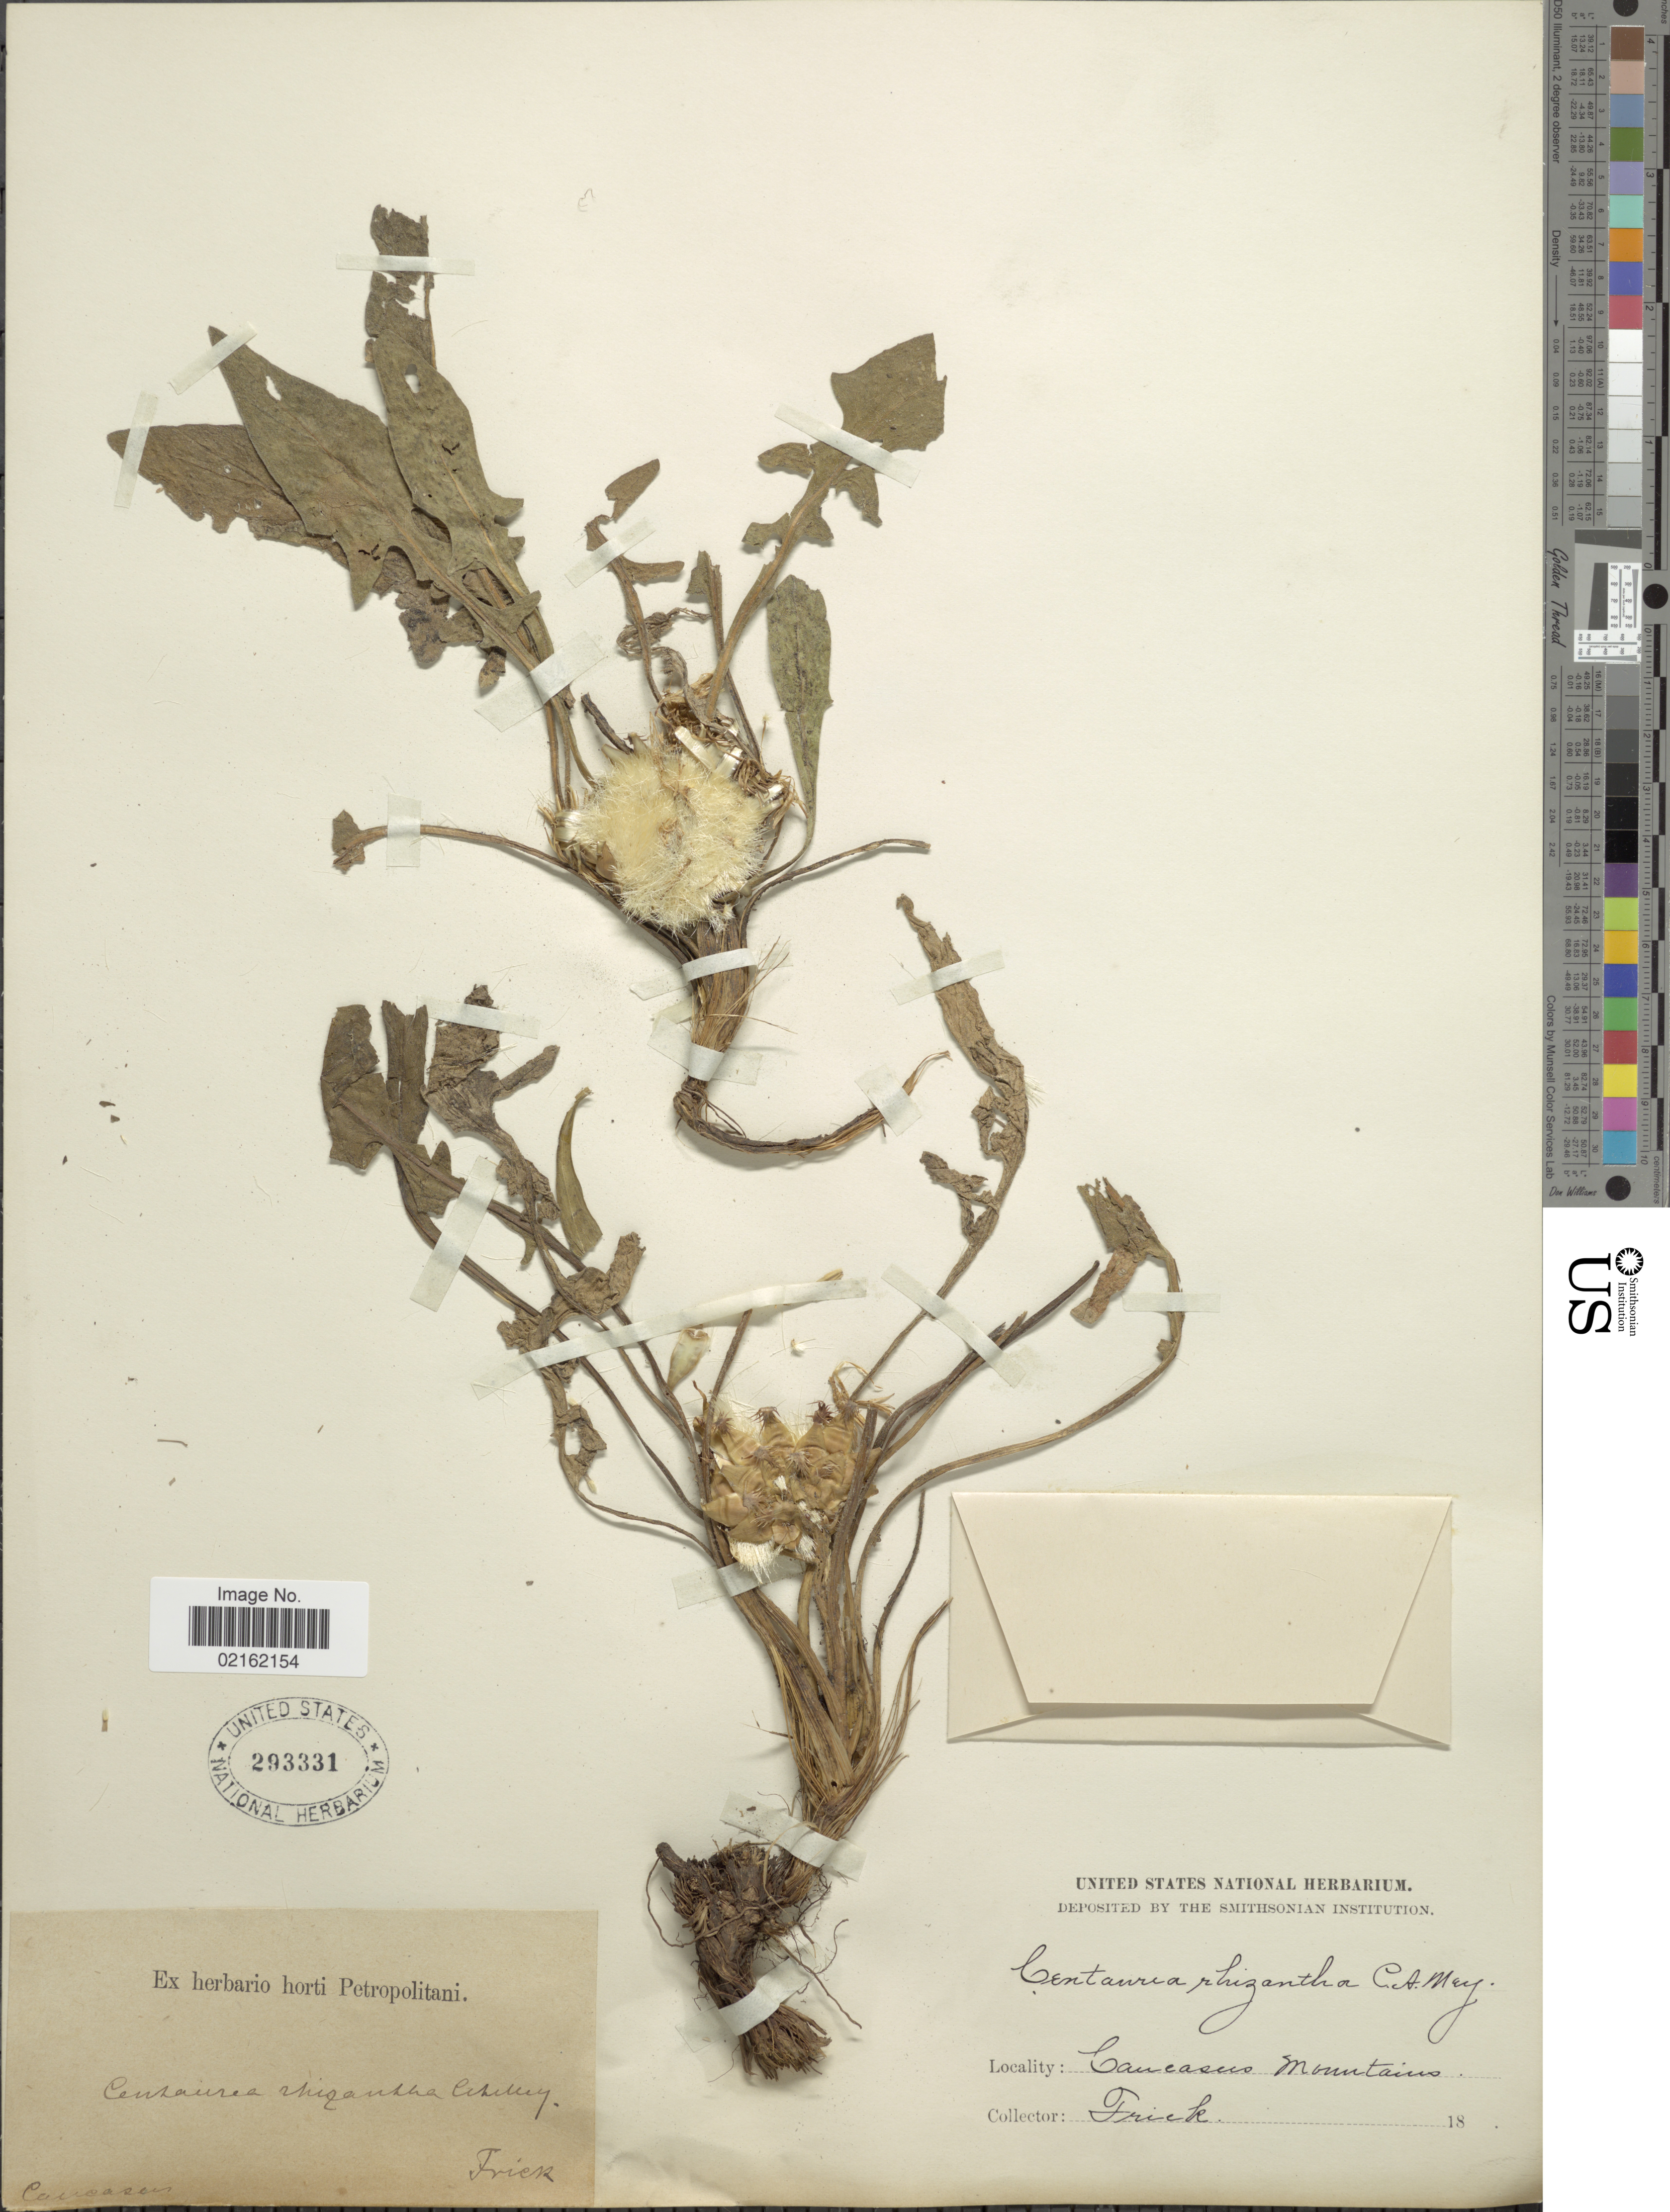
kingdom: Plantae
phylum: Tracheophyta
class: Magnoliopsida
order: Asterales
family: Asteraceae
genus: Centaurea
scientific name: Centaurea rhizantha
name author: C.A. Mey.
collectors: Frick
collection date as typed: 18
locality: Caucasus Mountains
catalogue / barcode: US 293331